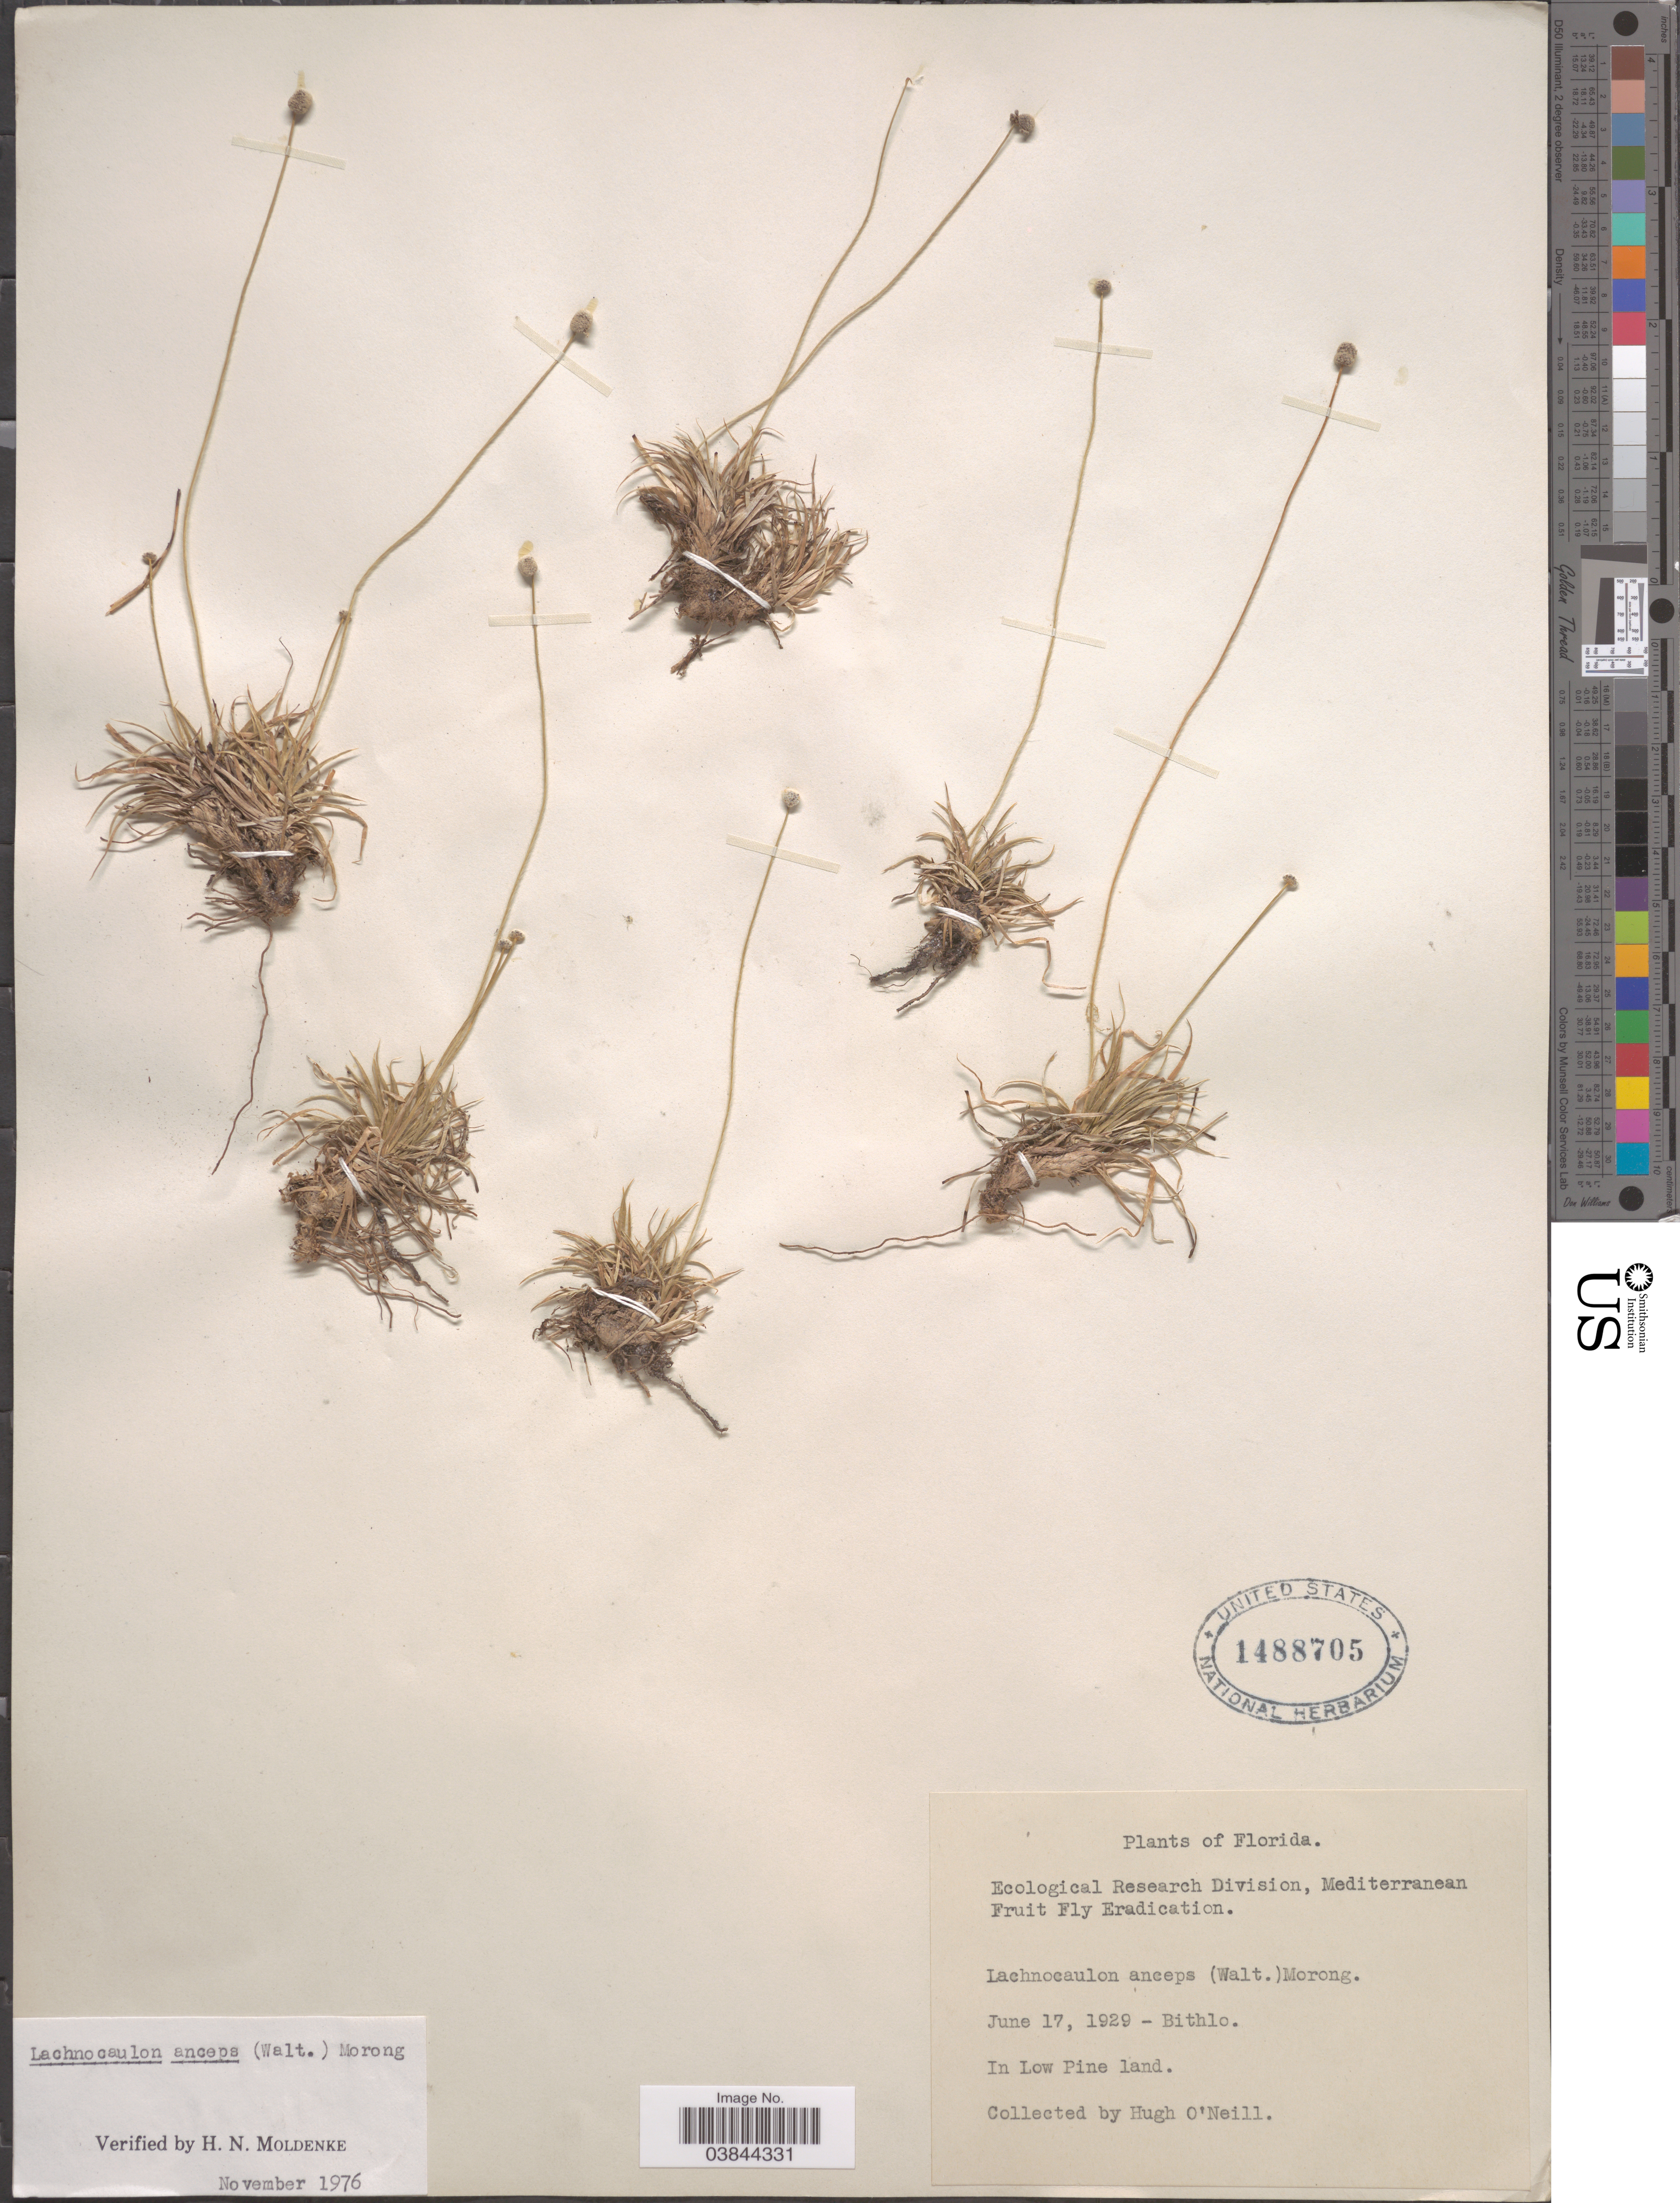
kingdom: Plantae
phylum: Tracheophyta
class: Liliopsida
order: Poales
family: Eriocaulaceae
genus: Lachnocaulon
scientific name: Lachnocaulon anceps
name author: (Walter) Morong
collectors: H. O'Neill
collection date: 1929-06-17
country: United States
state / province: Florida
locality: Bithlo.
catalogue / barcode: US 1488705